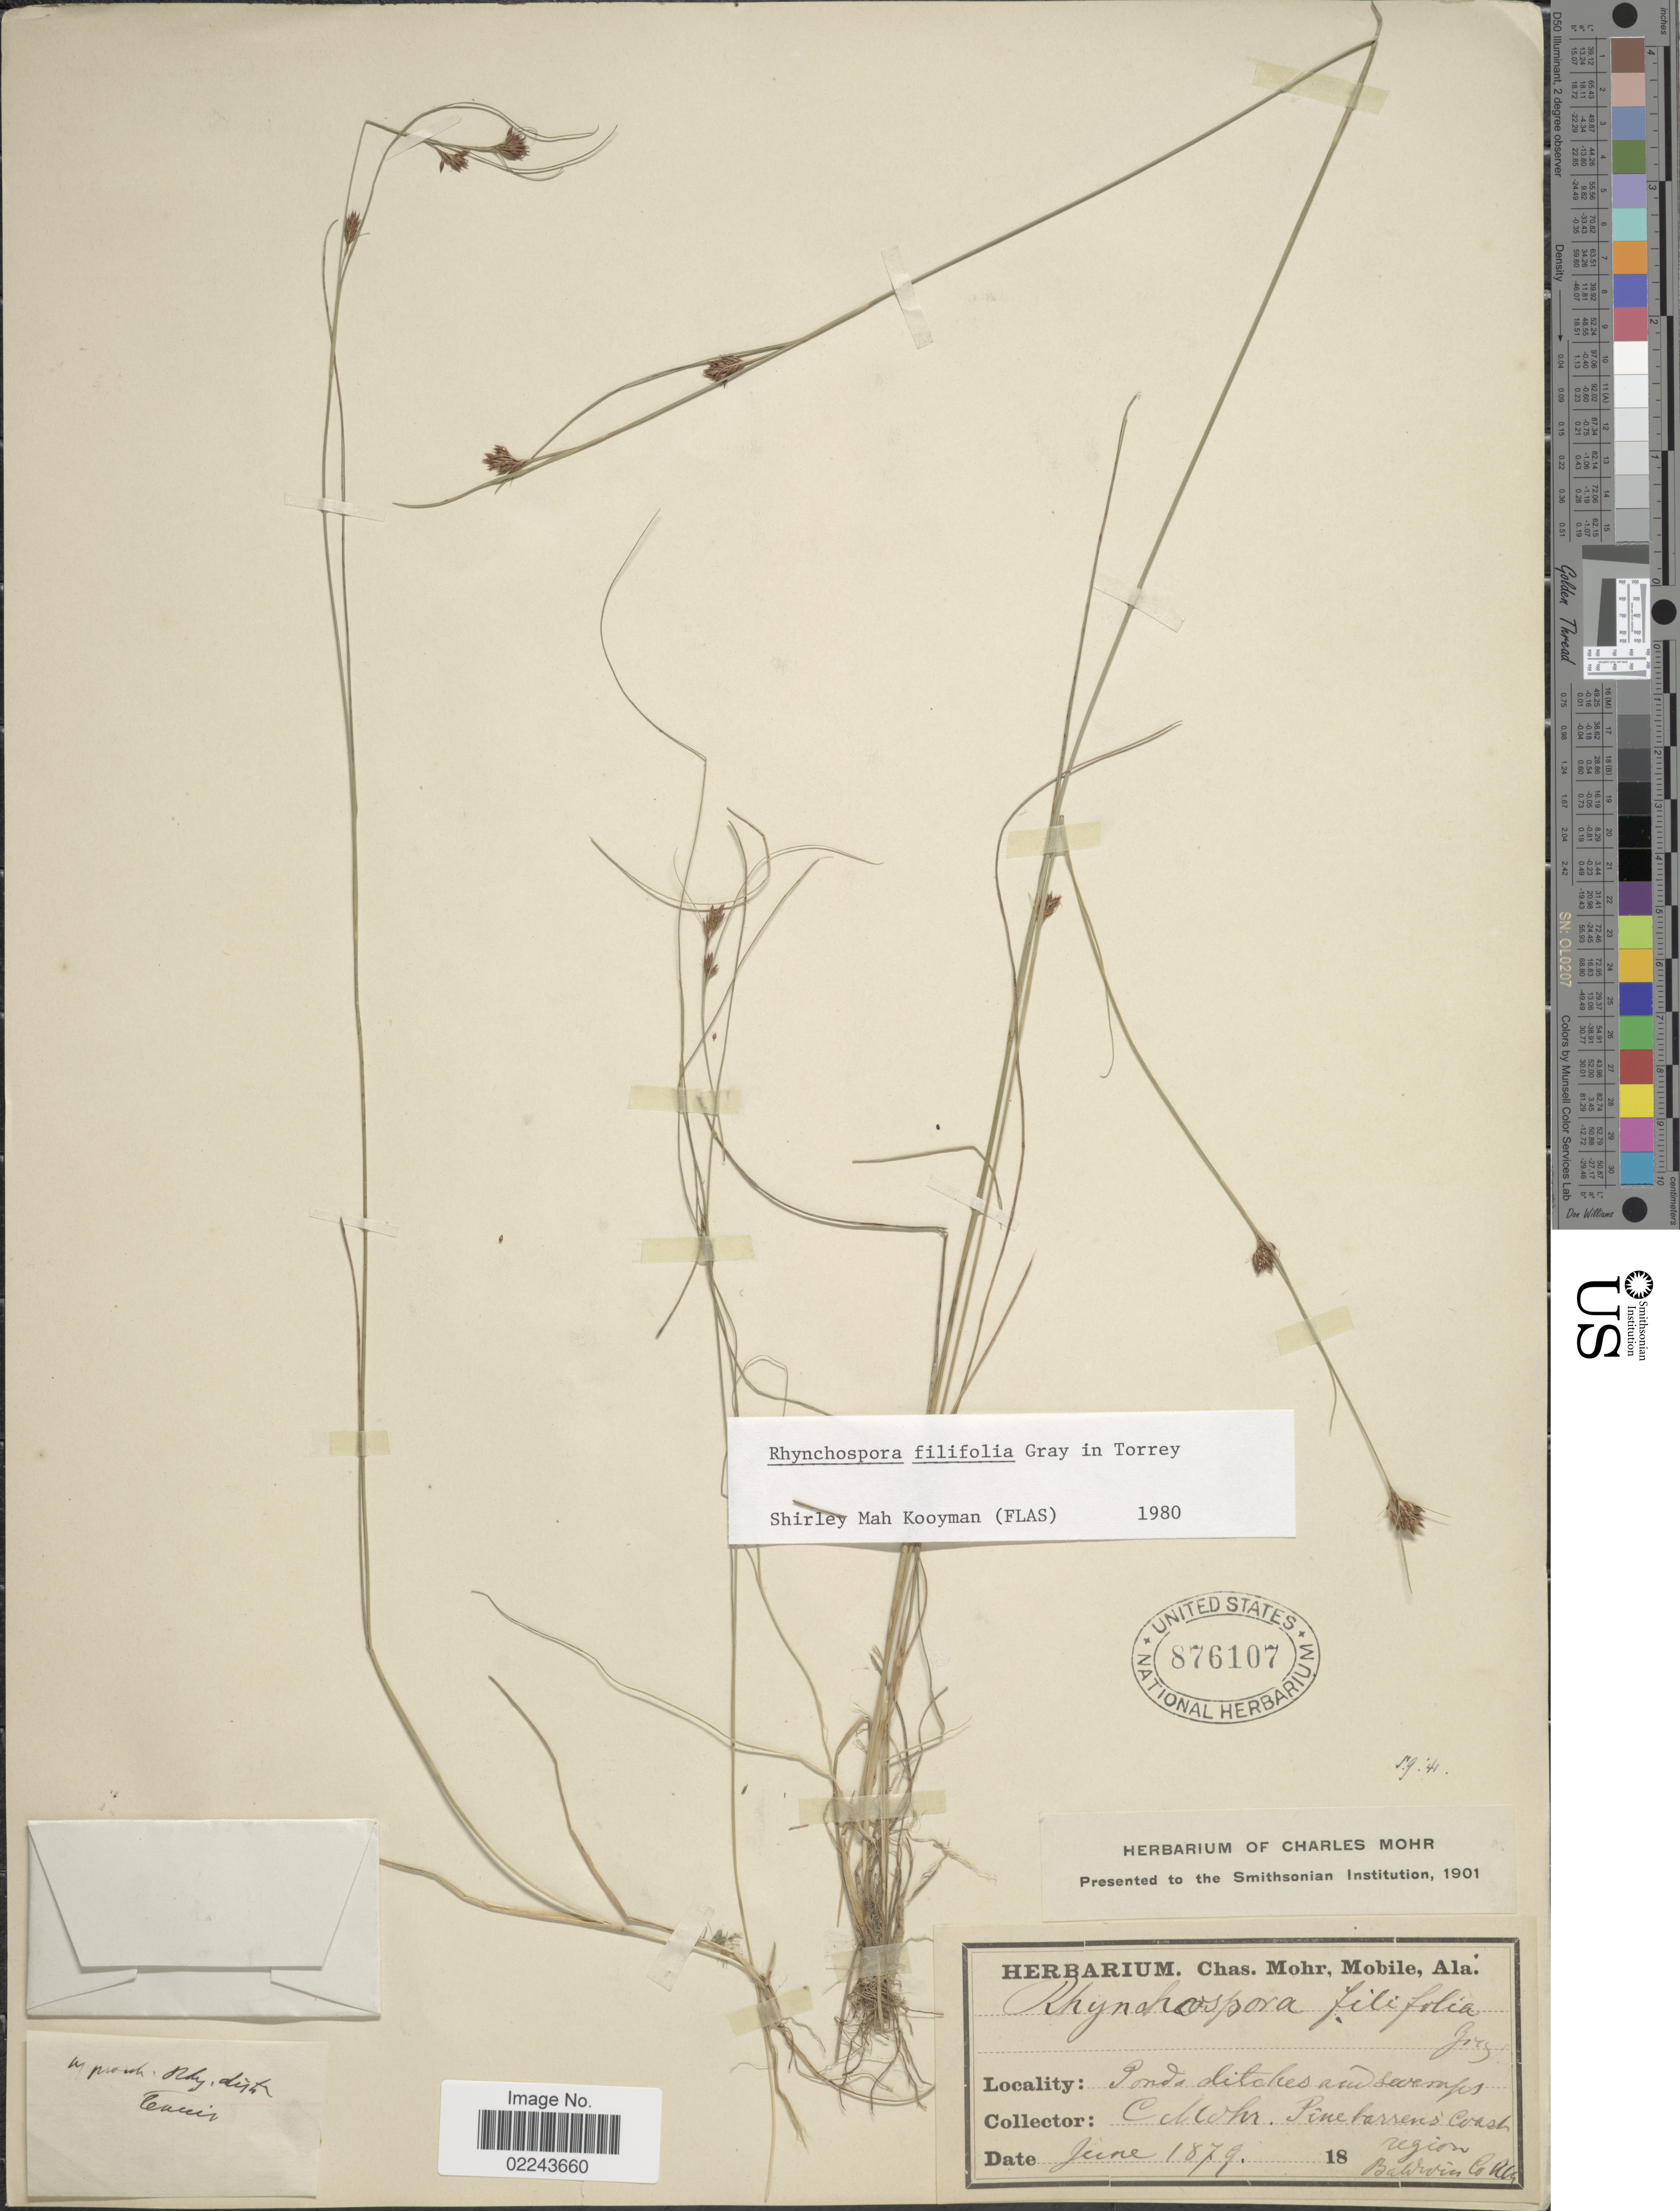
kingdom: Plantae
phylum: Tracheophyta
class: Liliopsida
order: Poales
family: Cyperaceae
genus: Rhynchospora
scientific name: Rhynchospora filifolia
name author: A. Gray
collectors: Mohr, C. T. (herbarium)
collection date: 1879-06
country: United States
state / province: Alabama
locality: Region Baldwin Co, Ala.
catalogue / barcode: US 876107